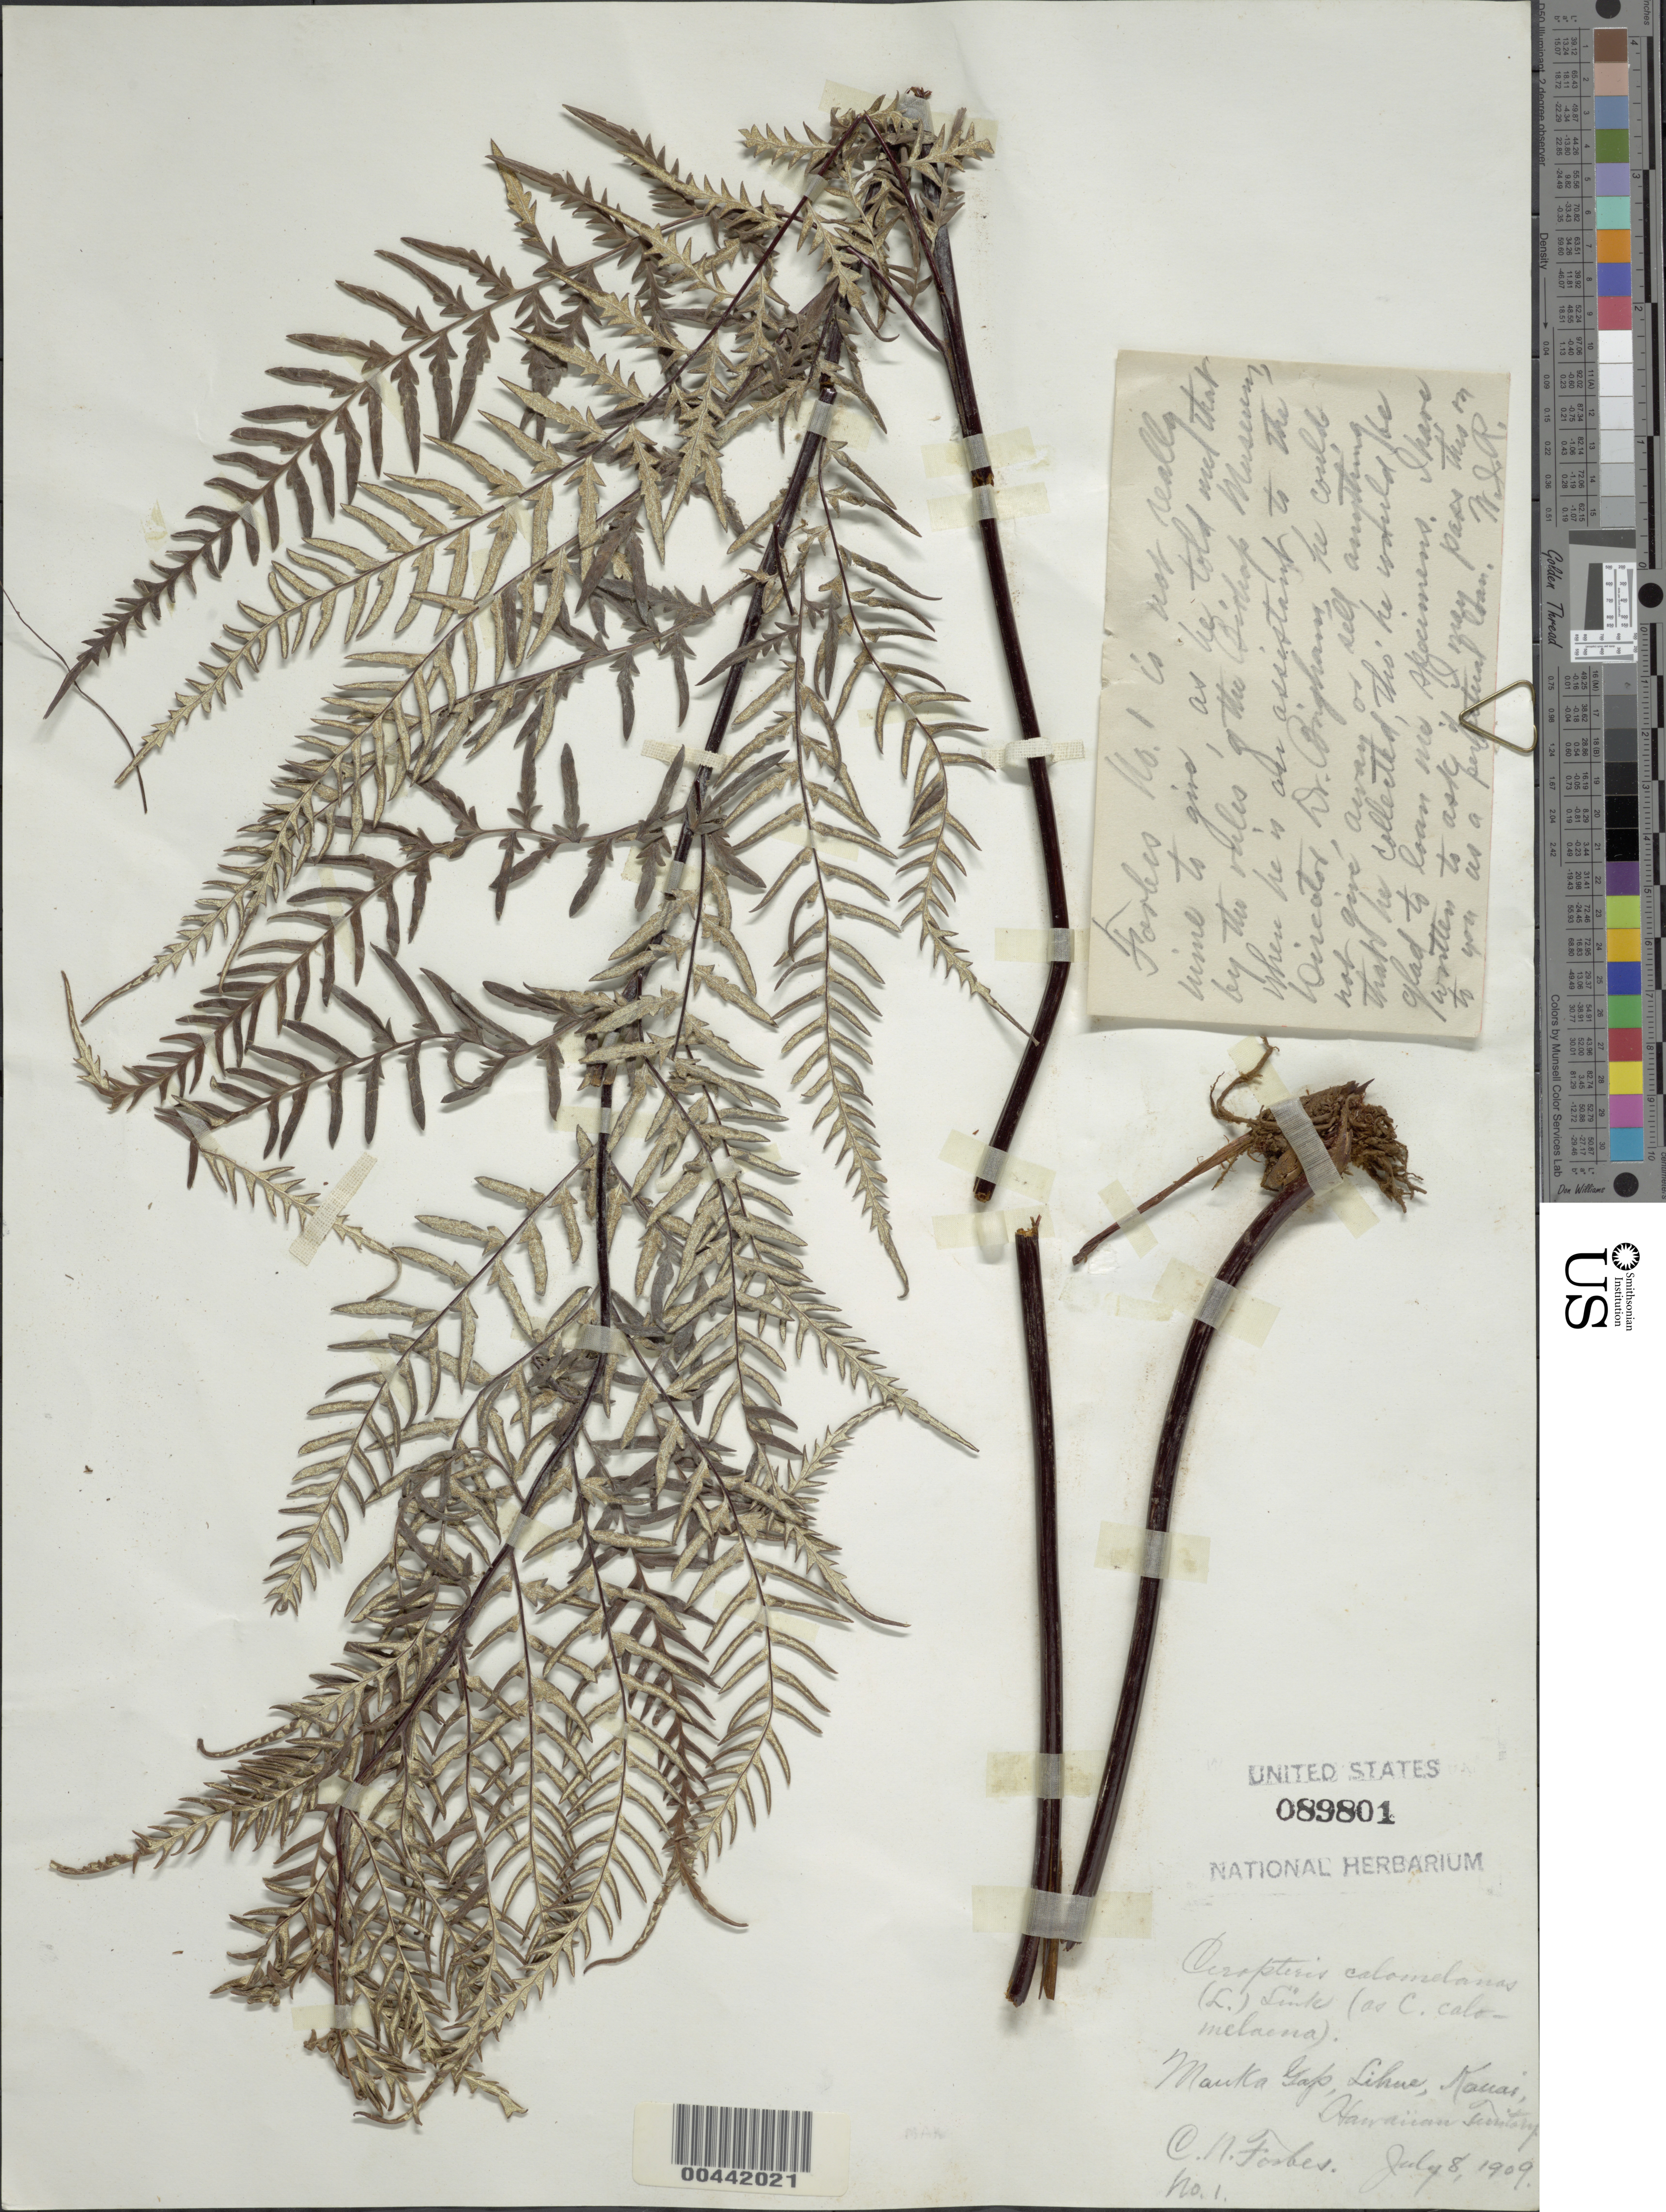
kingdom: Plantae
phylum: Tracheophyta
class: Polypodiopsida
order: Polypodiales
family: Pteridaceae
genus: Pityrogramma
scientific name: Pityrogramma calomelanos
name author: (L.) Link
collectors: C. N. Forbes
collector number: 1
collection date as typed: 8 Jul 1909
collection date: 1909-07-08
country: United States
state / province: Hawaii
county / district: Kauai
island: Kaua'i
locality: Mauka Gap, Lihue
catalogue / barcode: US 89801